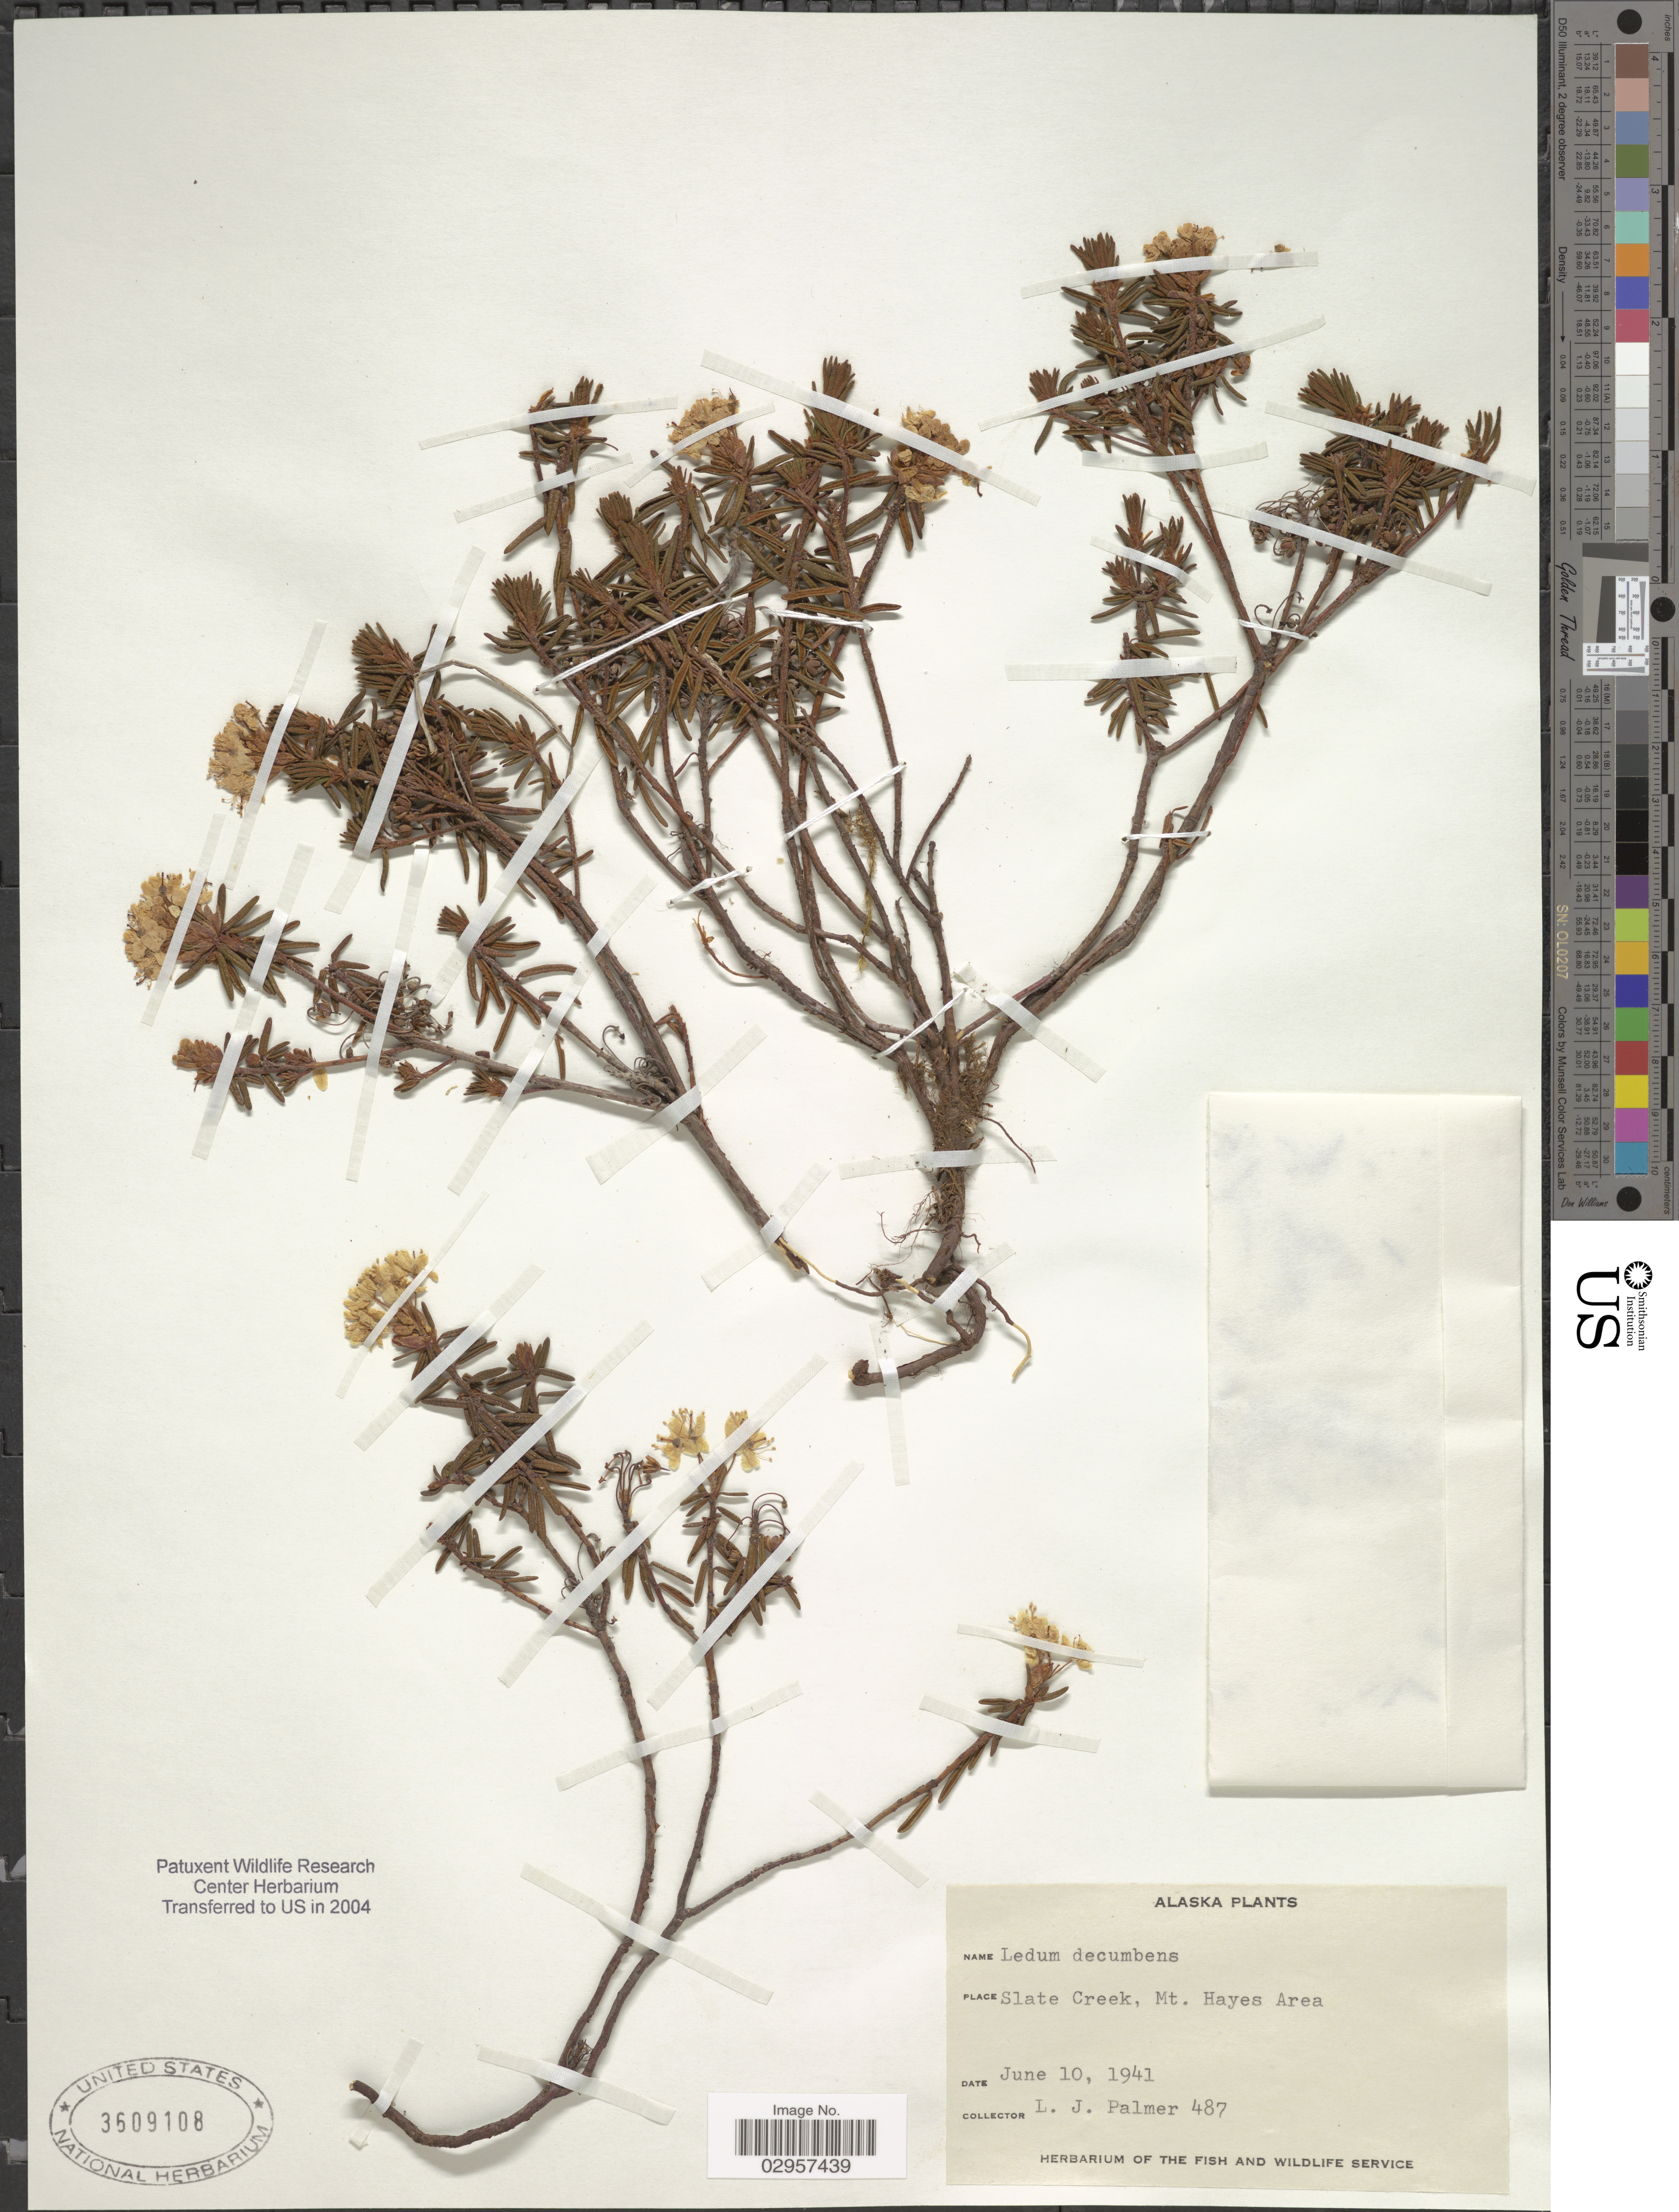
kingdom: Plantae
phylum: Tracheophyta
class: Magnoliopsida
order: Ericales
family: Ericaceae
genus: Ledum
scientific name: Ledum decumbens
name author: (Aiton) Lodd. ex Steud.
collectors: L. J. Palmer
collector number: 487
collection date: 1941-06-10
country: United States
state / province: Alaska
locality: Slate Creek, Mt. Hayes Area.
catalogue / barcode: US 3609108